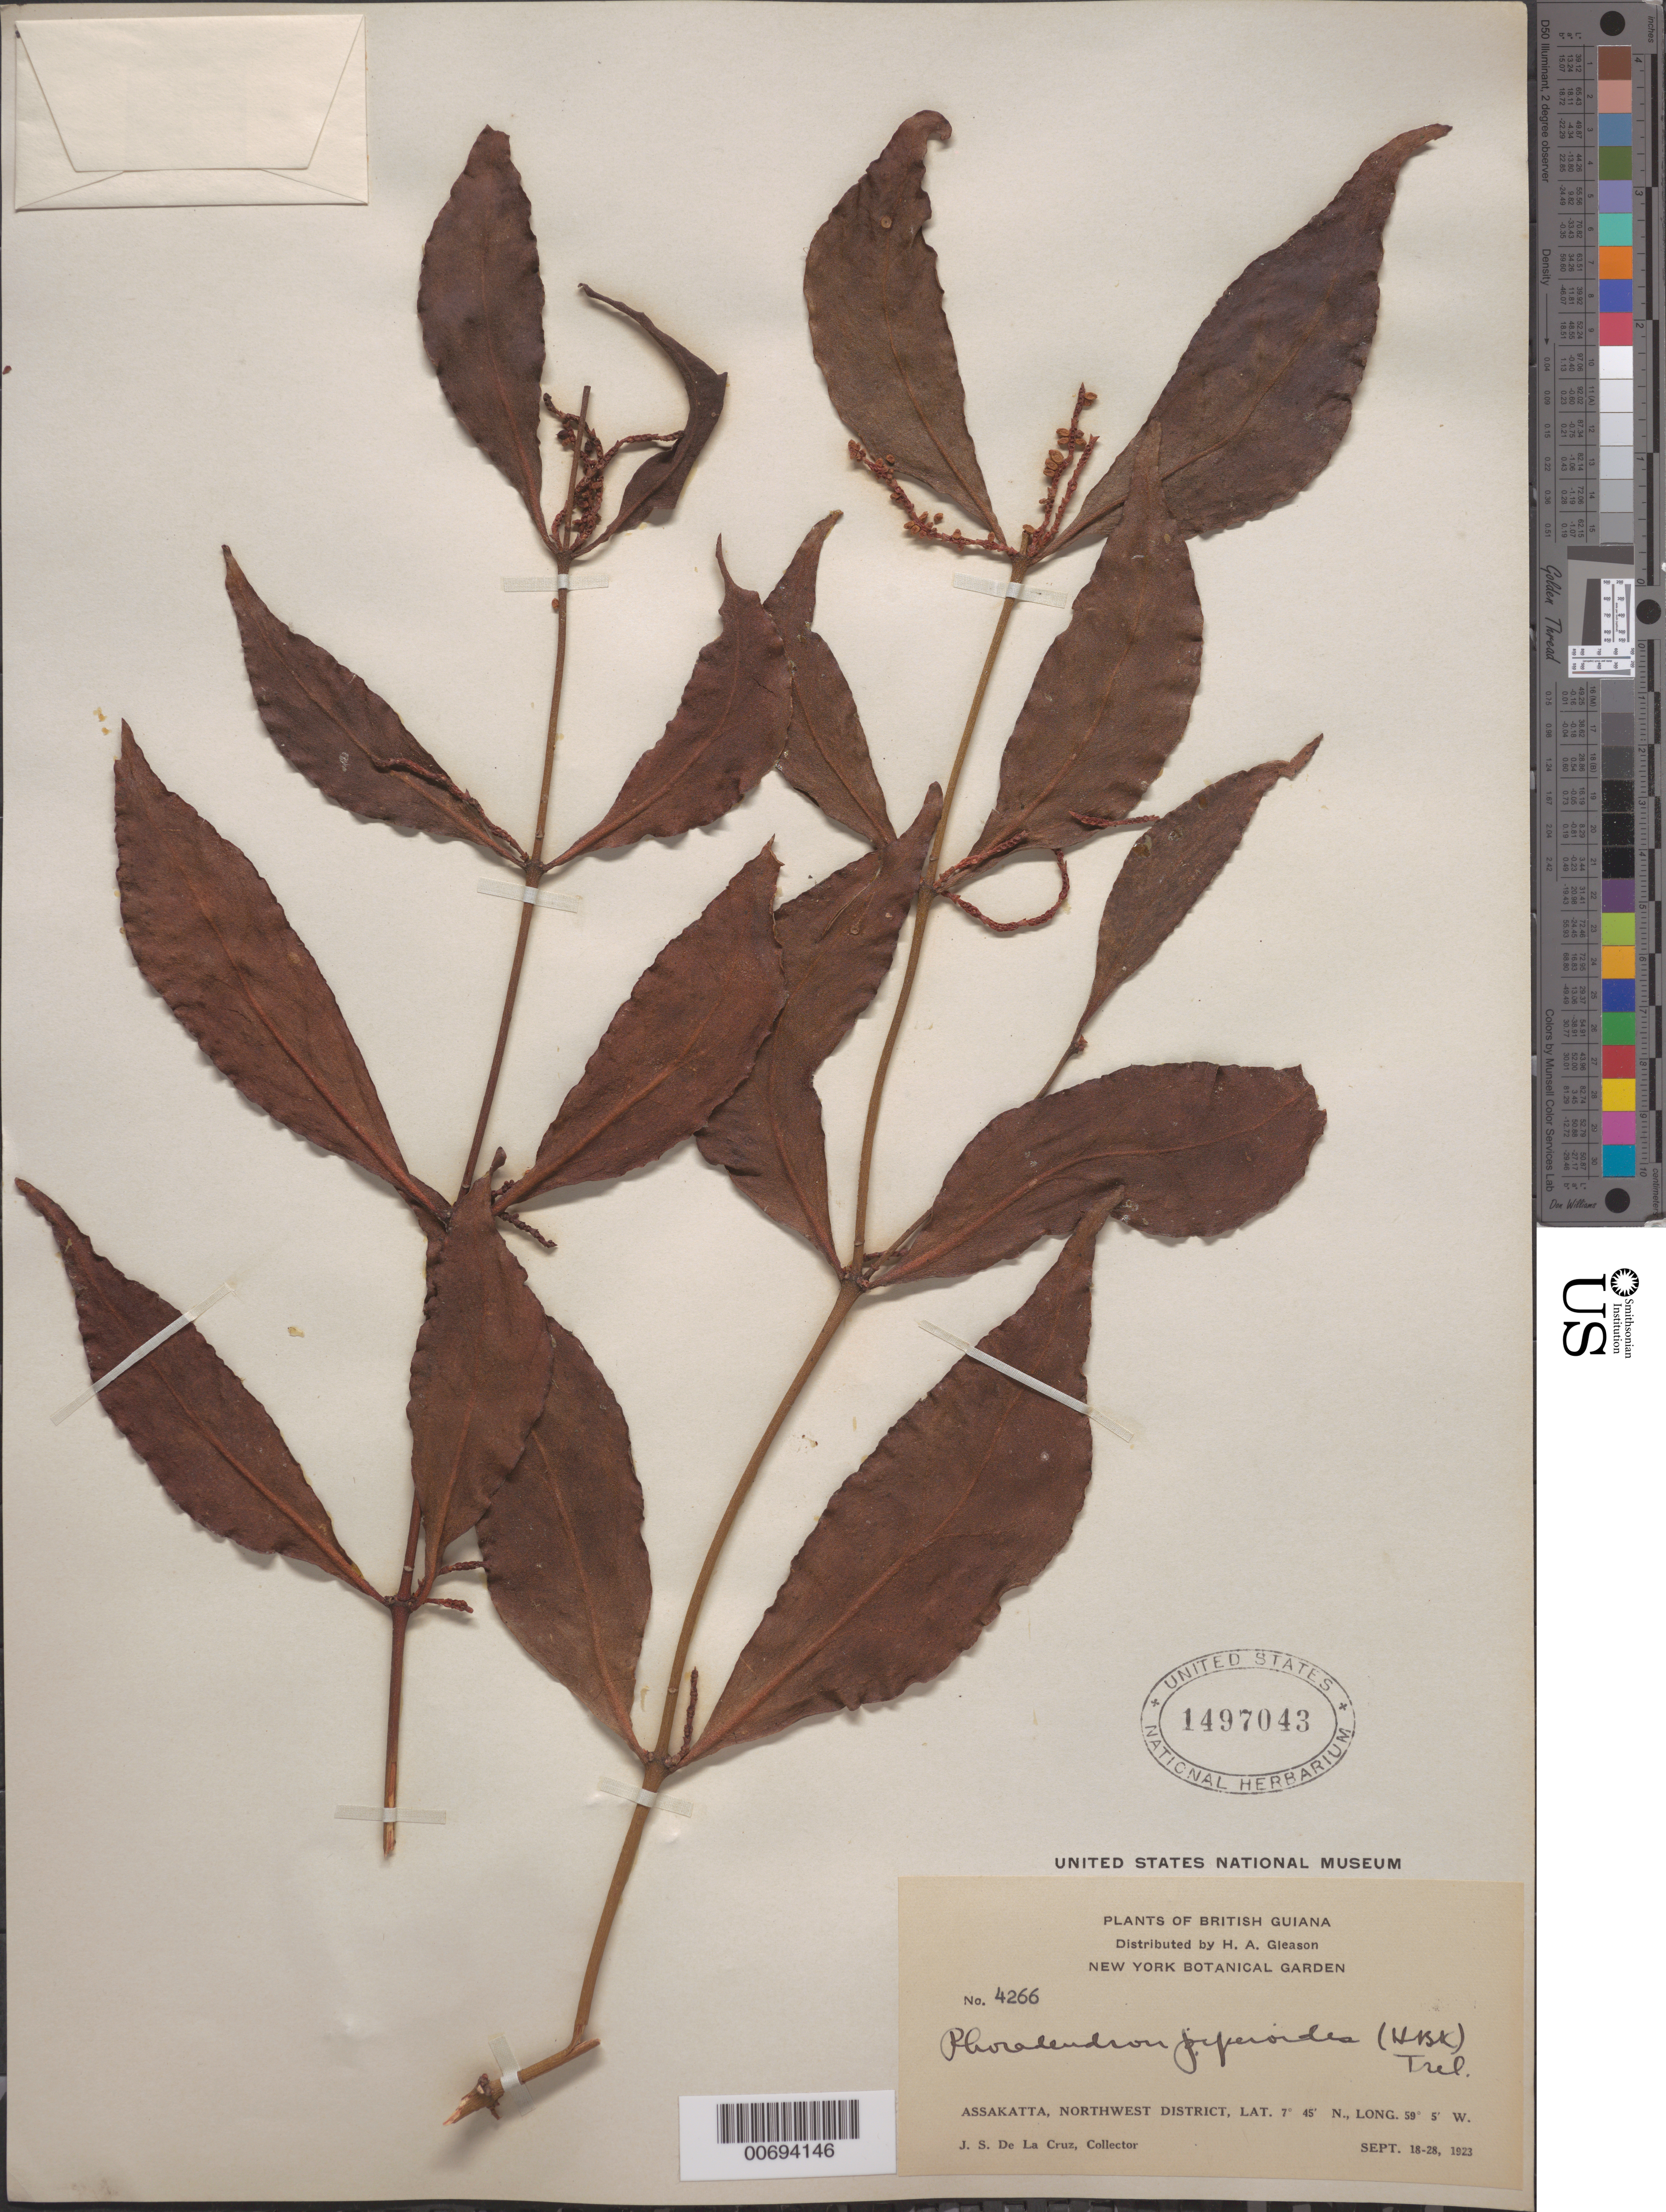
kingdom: Plantae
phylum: Tracheophyta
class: Magnoliopsida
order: Santalales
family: Viscaceae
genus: Phoradendron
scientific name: Phoradendron piperoides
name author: (Kunth) Trel.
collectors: J. S. de la Cruz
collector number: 4266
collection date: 1923-09-18/1923-09-28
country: Guyana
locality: British Guiana. Assakatta, Northwest District.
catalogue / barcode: US 1497043